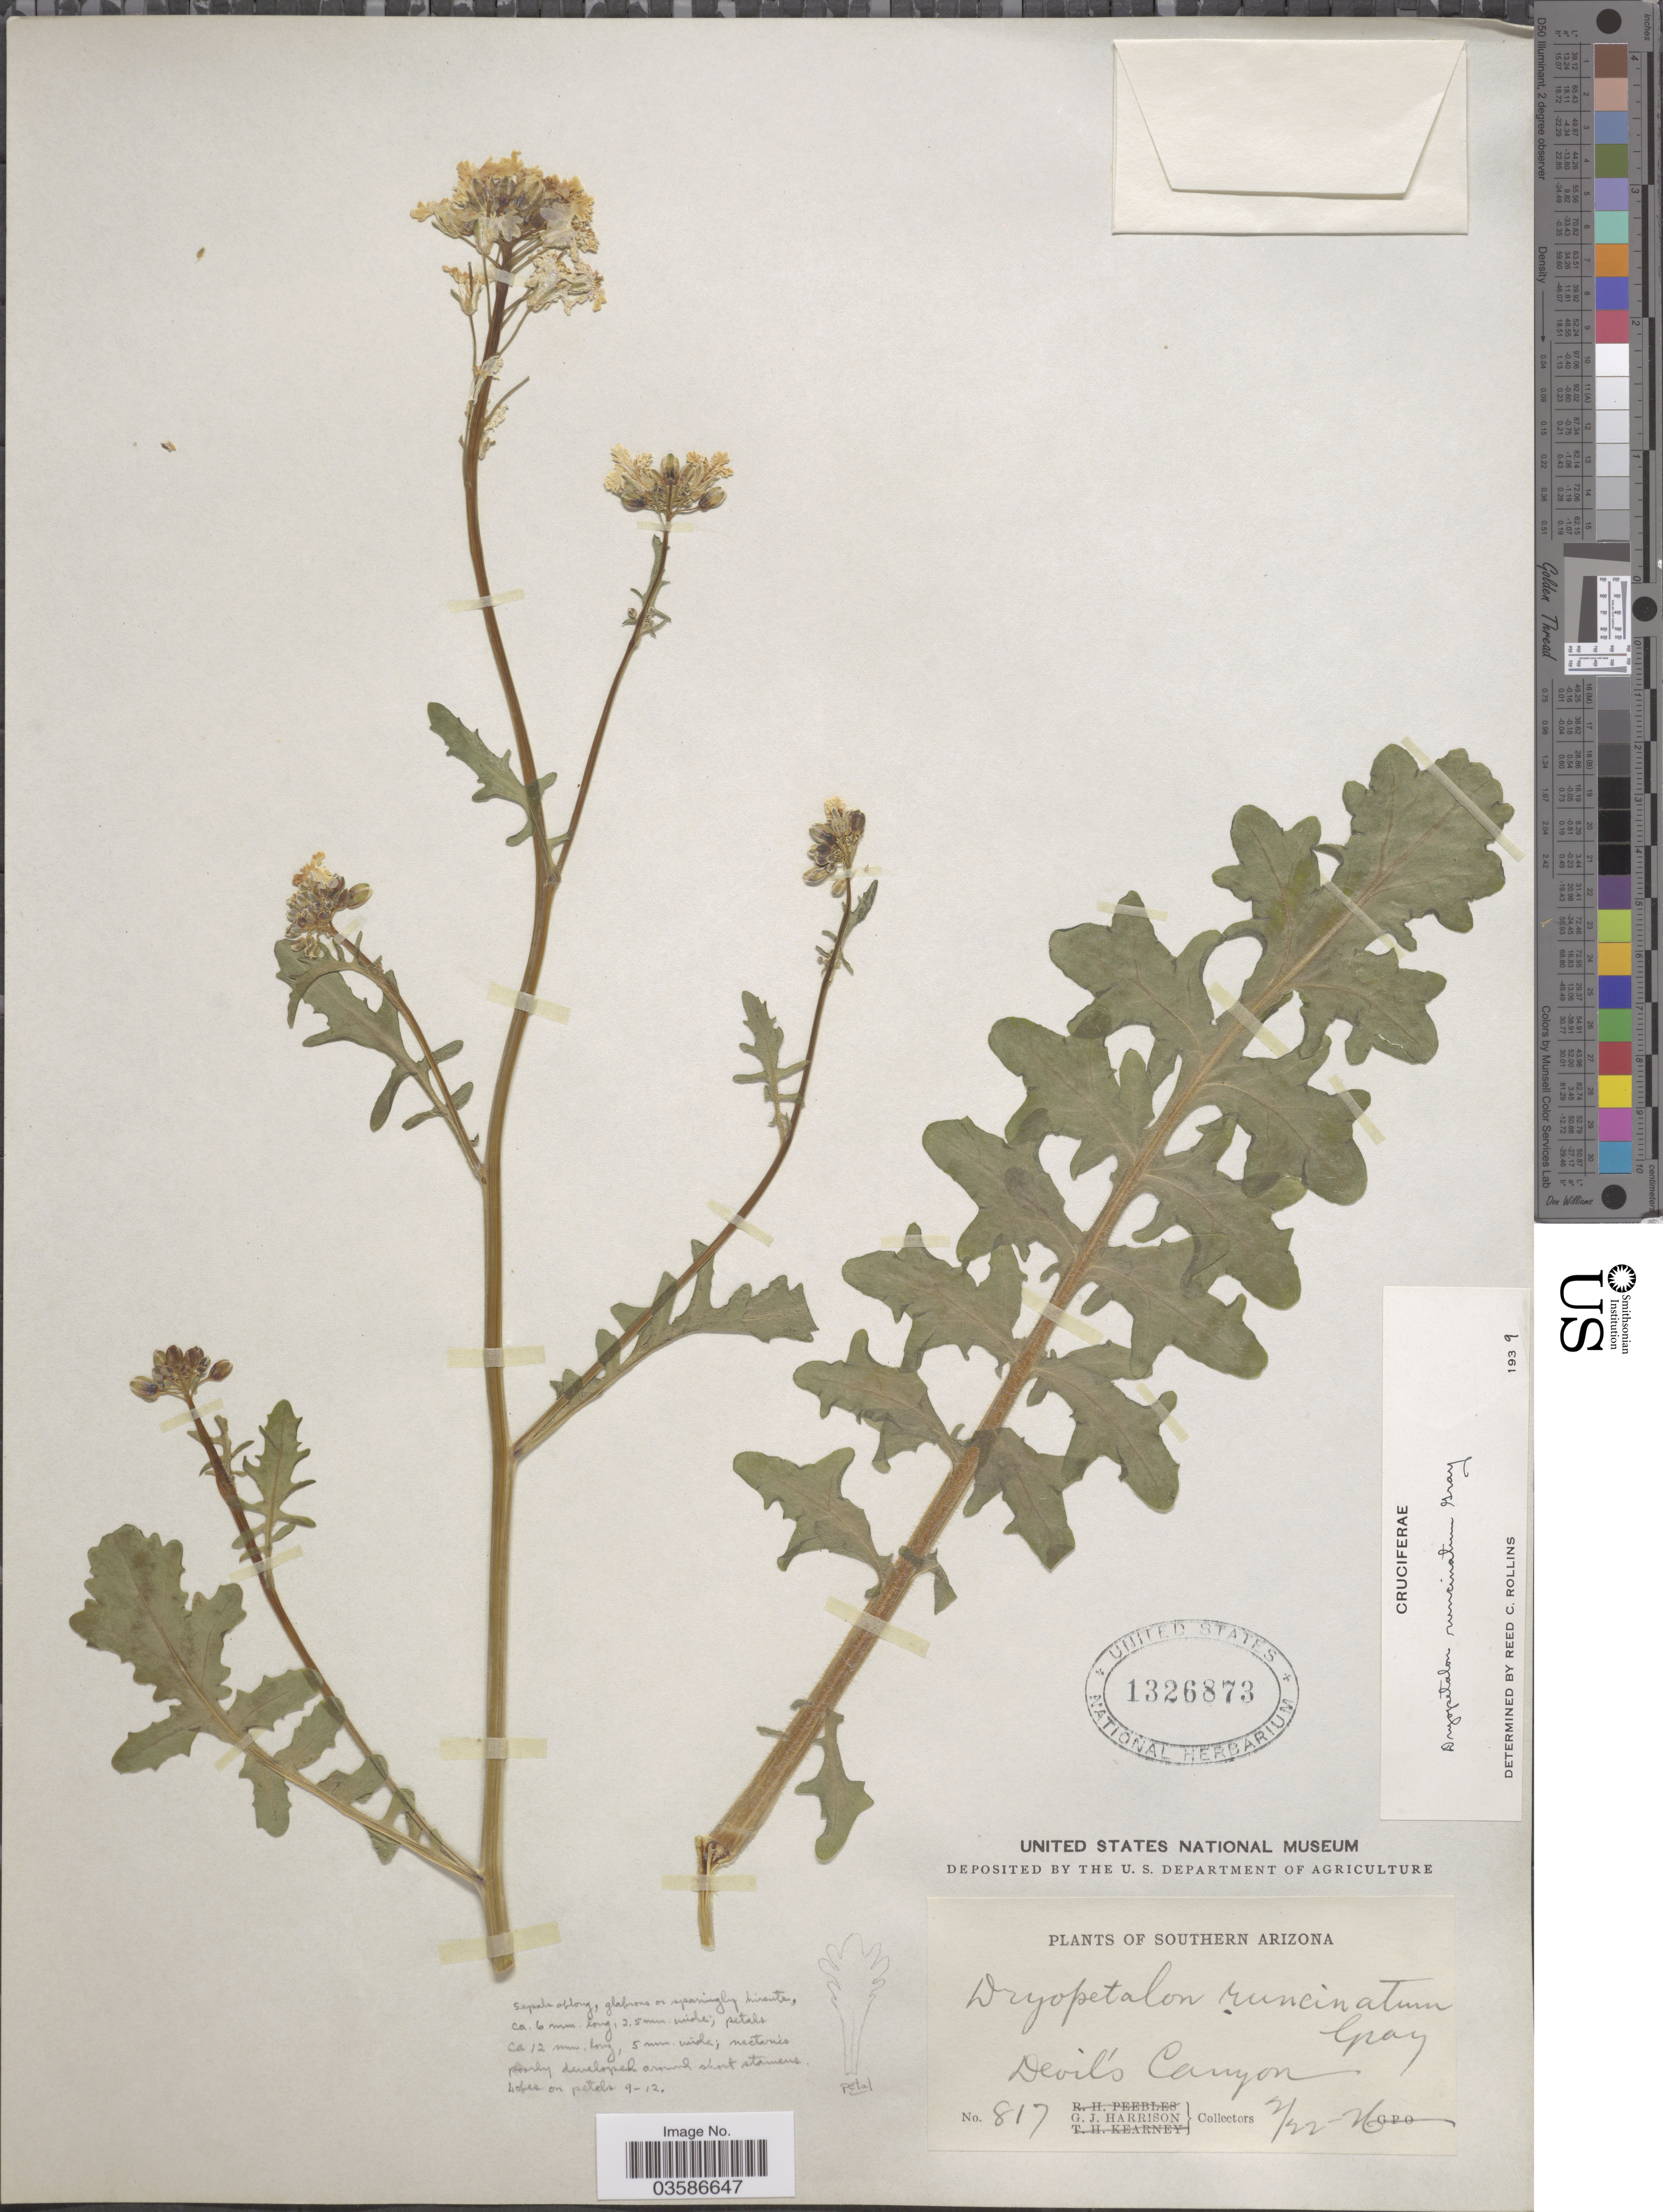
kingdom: Plantae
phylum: Tracheophyta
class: Magnoliopsida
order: Brassicales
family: Brassicaceae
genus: Dryopetalon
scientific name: Dryopetalon runcinatum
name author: A. Gray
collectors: G. J. Harrison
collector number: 817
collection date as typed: Transcribed d/m/y: 22/2/26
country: United States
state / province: Arizona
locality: Southern Arizona. Devil's Canyon.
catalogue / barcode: US 1326873